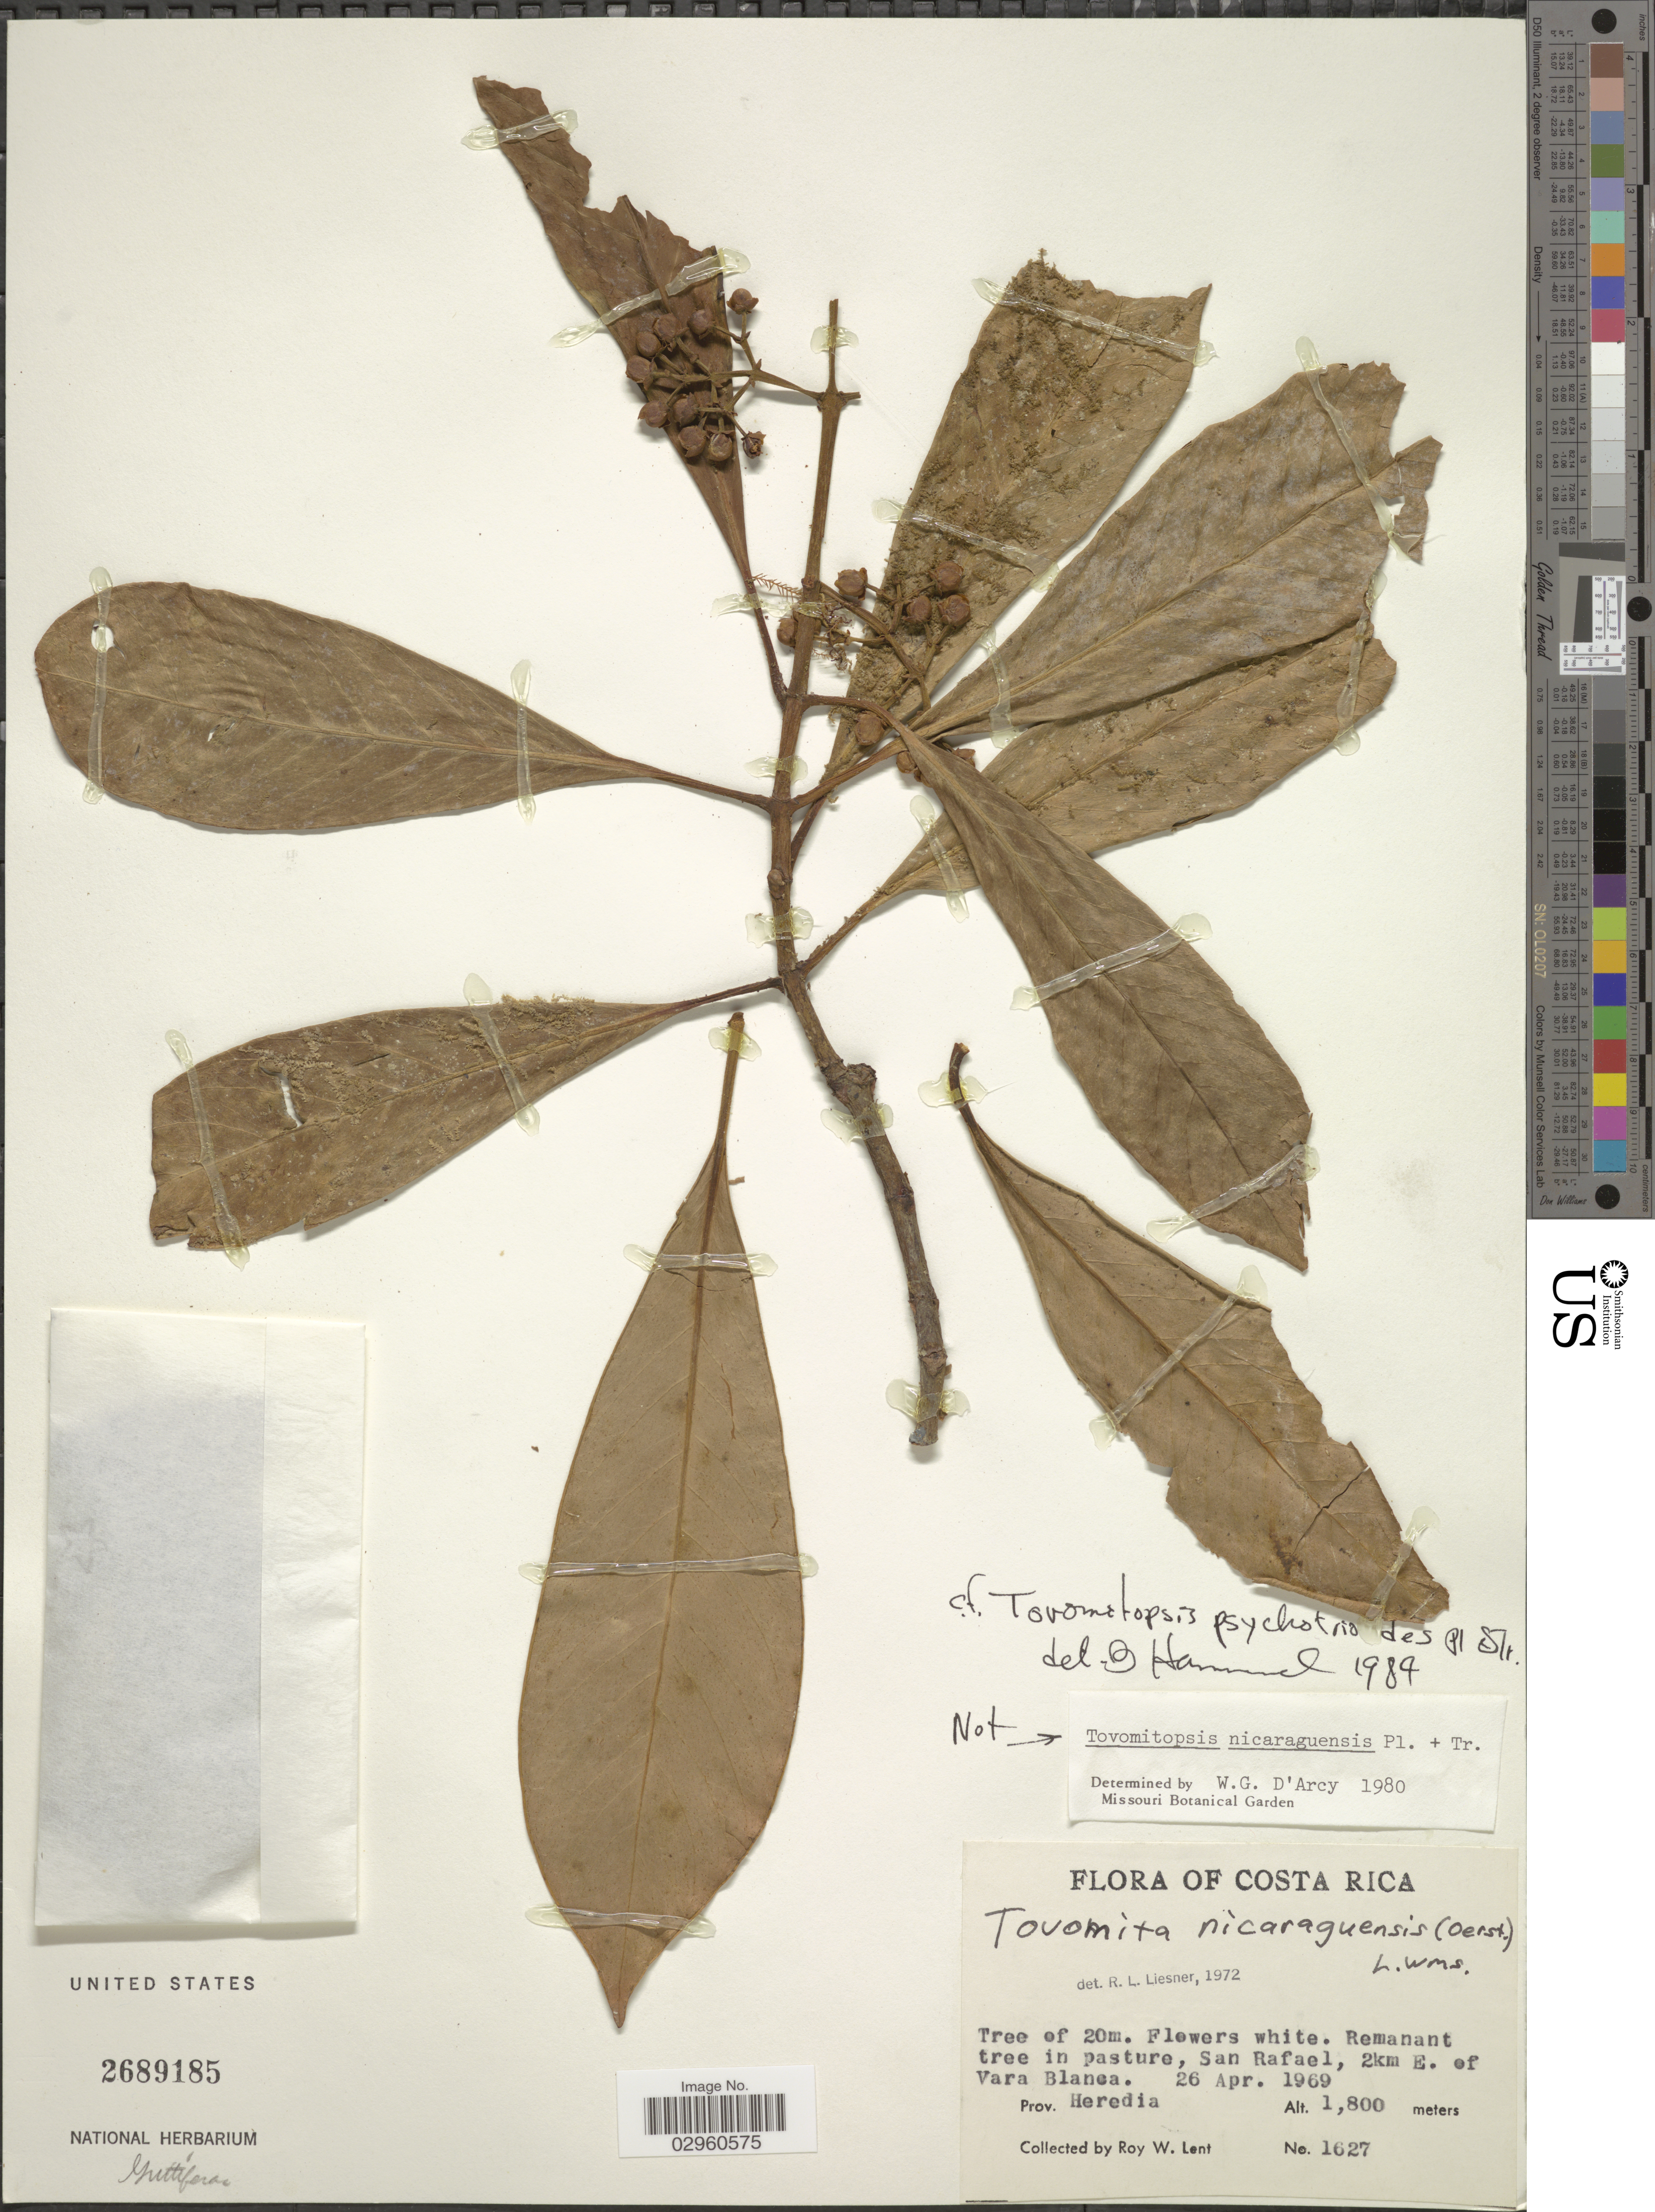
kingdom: Plantae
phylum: Tracheophyta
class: Magnoliopsida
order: Malpighiales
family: Clusiaceae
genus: Chrysochlamys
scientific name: Chrysochlamys psychotriifolia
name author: (Oerst. et al.) Hemsl.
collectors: R. W. Lent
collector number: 1627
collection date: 1969-04-26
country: Costa Rica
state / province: Heredia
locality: San Rafael, 2km E. of Vara Blanca. Prov. Heredia.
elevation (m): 1800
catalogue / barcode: US 2689185